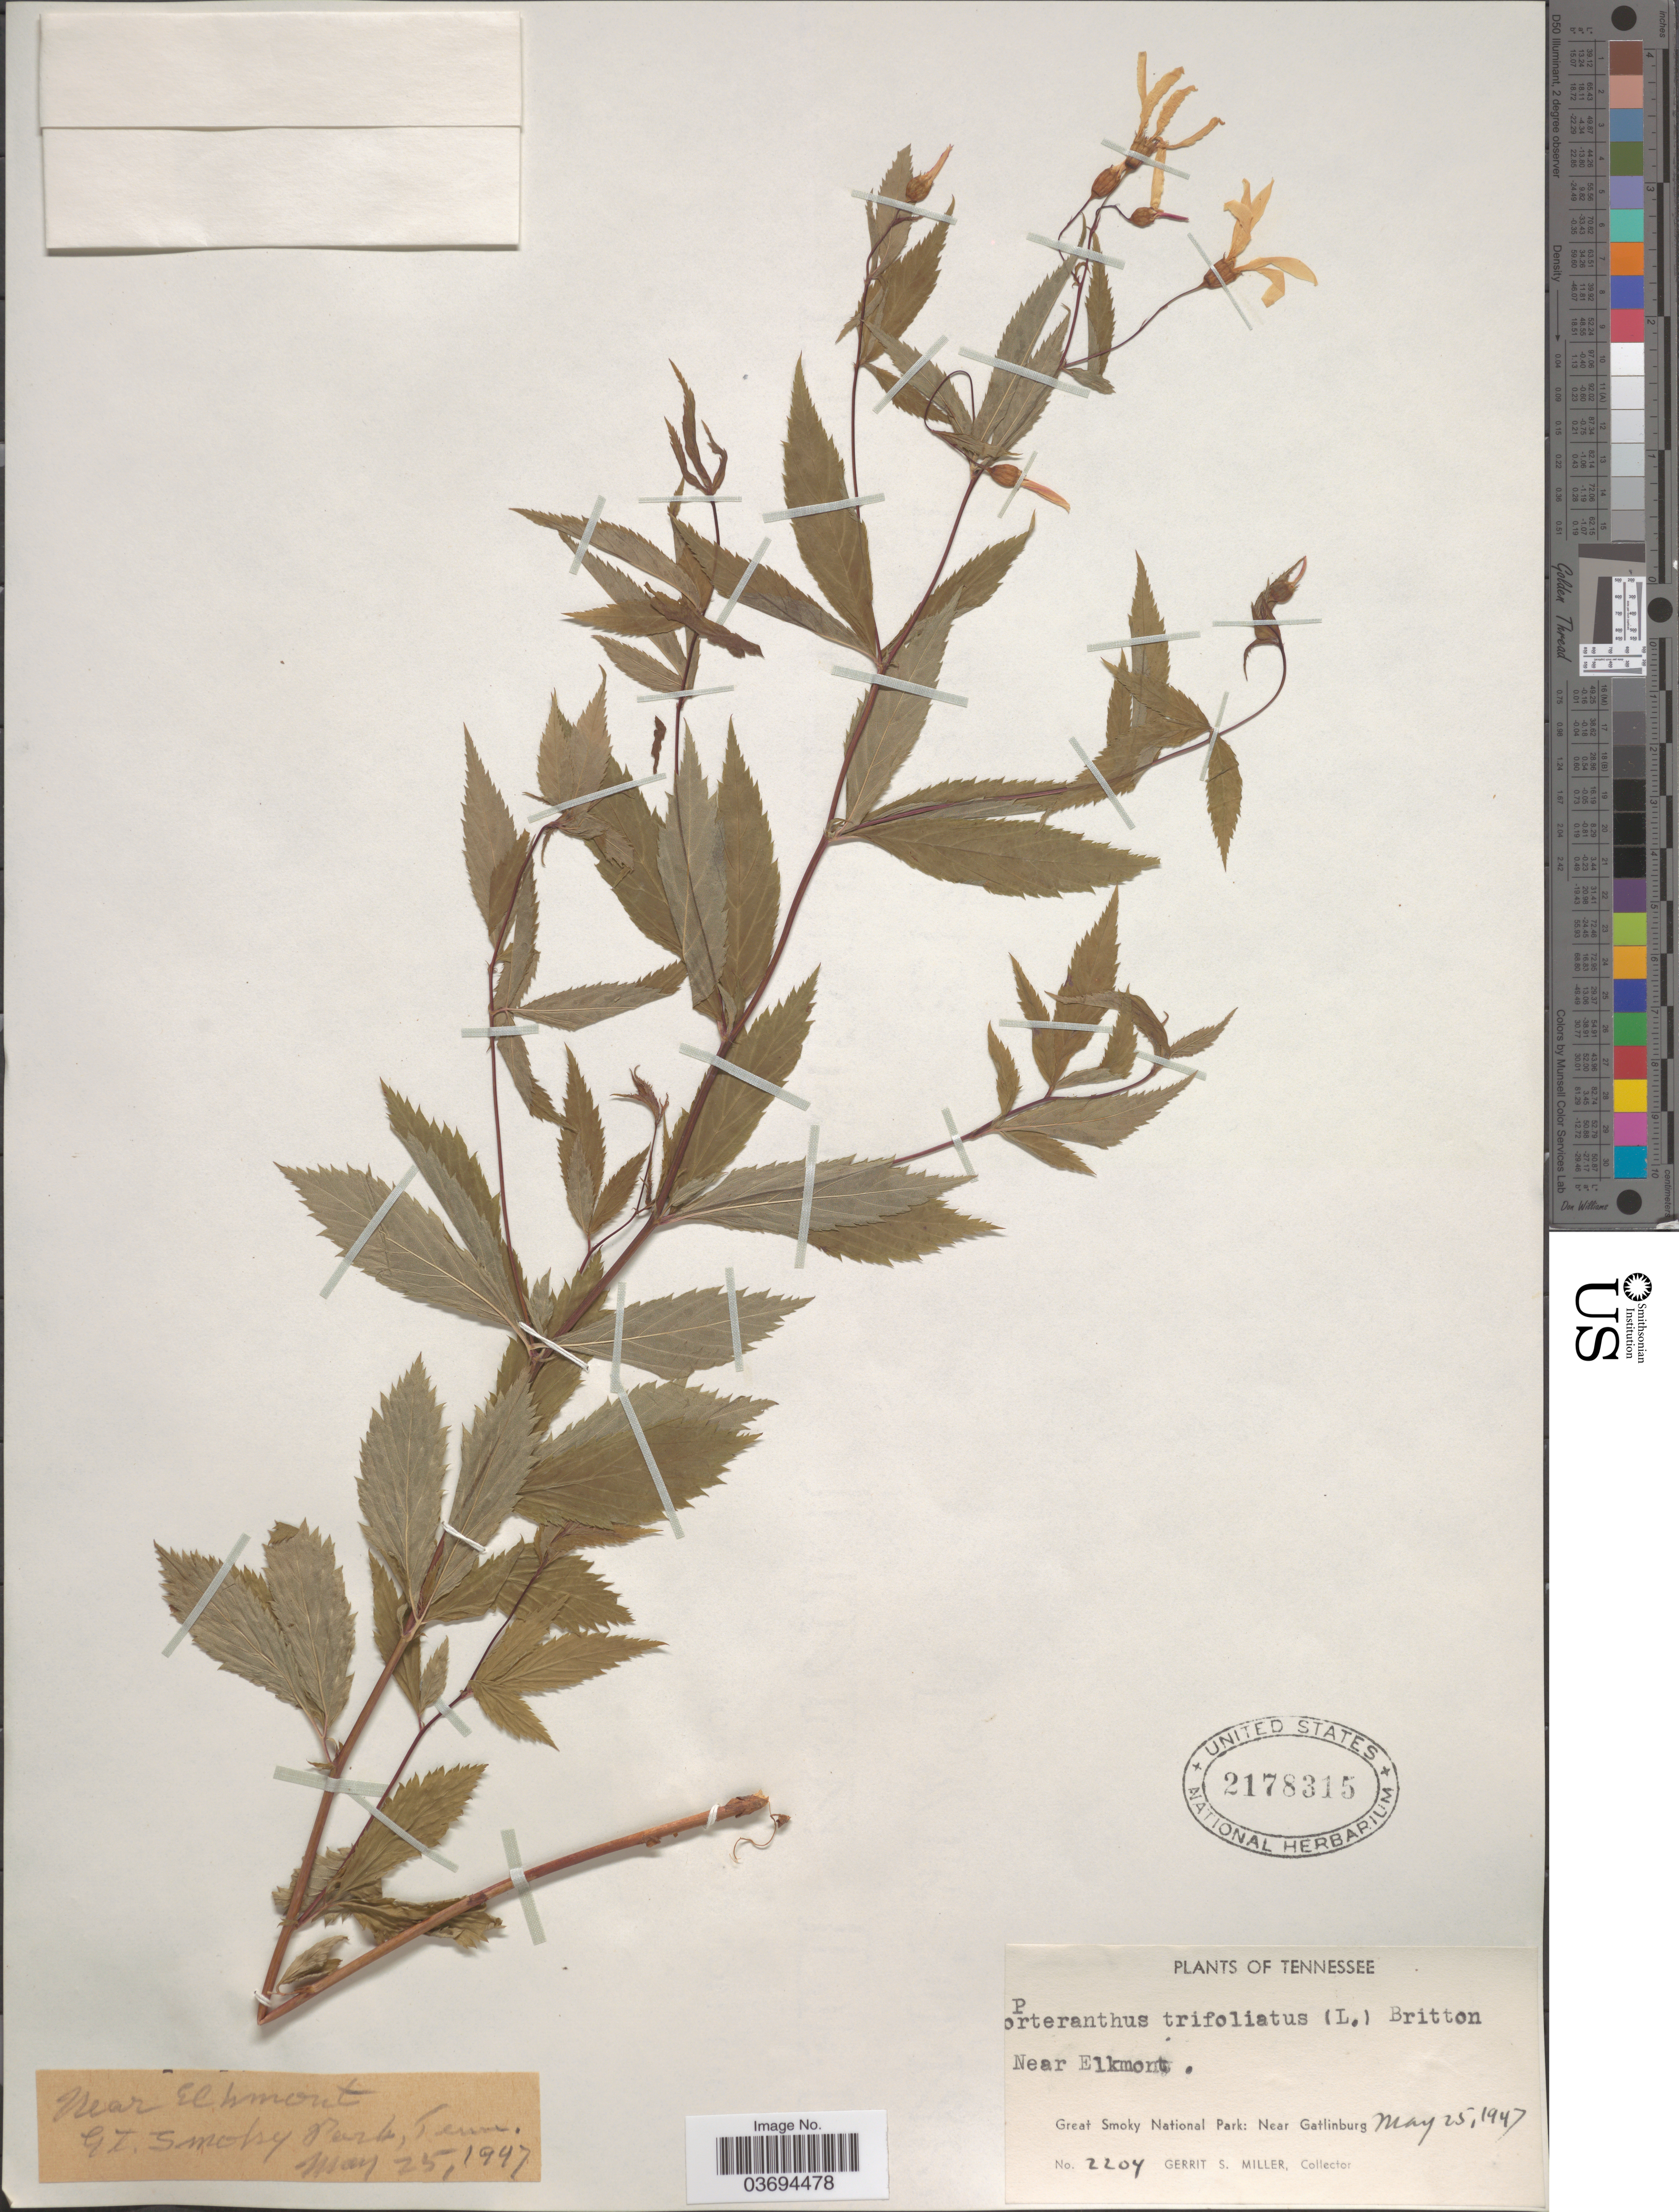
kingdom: Plantae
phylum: Tracheophyta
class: Magnoliopsida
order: Rosales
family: Rosaceae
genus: Gillenia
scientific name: Gillenia trifoliata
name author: (L.) Moench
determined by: Strong, Mark T., (BOT), Smithsonian Institution - National Museum of Natural History (UNITED STATES)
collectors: G. S. Miller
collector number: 2204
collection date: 1947-05-25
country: United States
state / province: Tennessee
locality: Near Elkmont. Great Smoky National Park: Near Gatlinburg.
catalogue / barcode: US 2178315